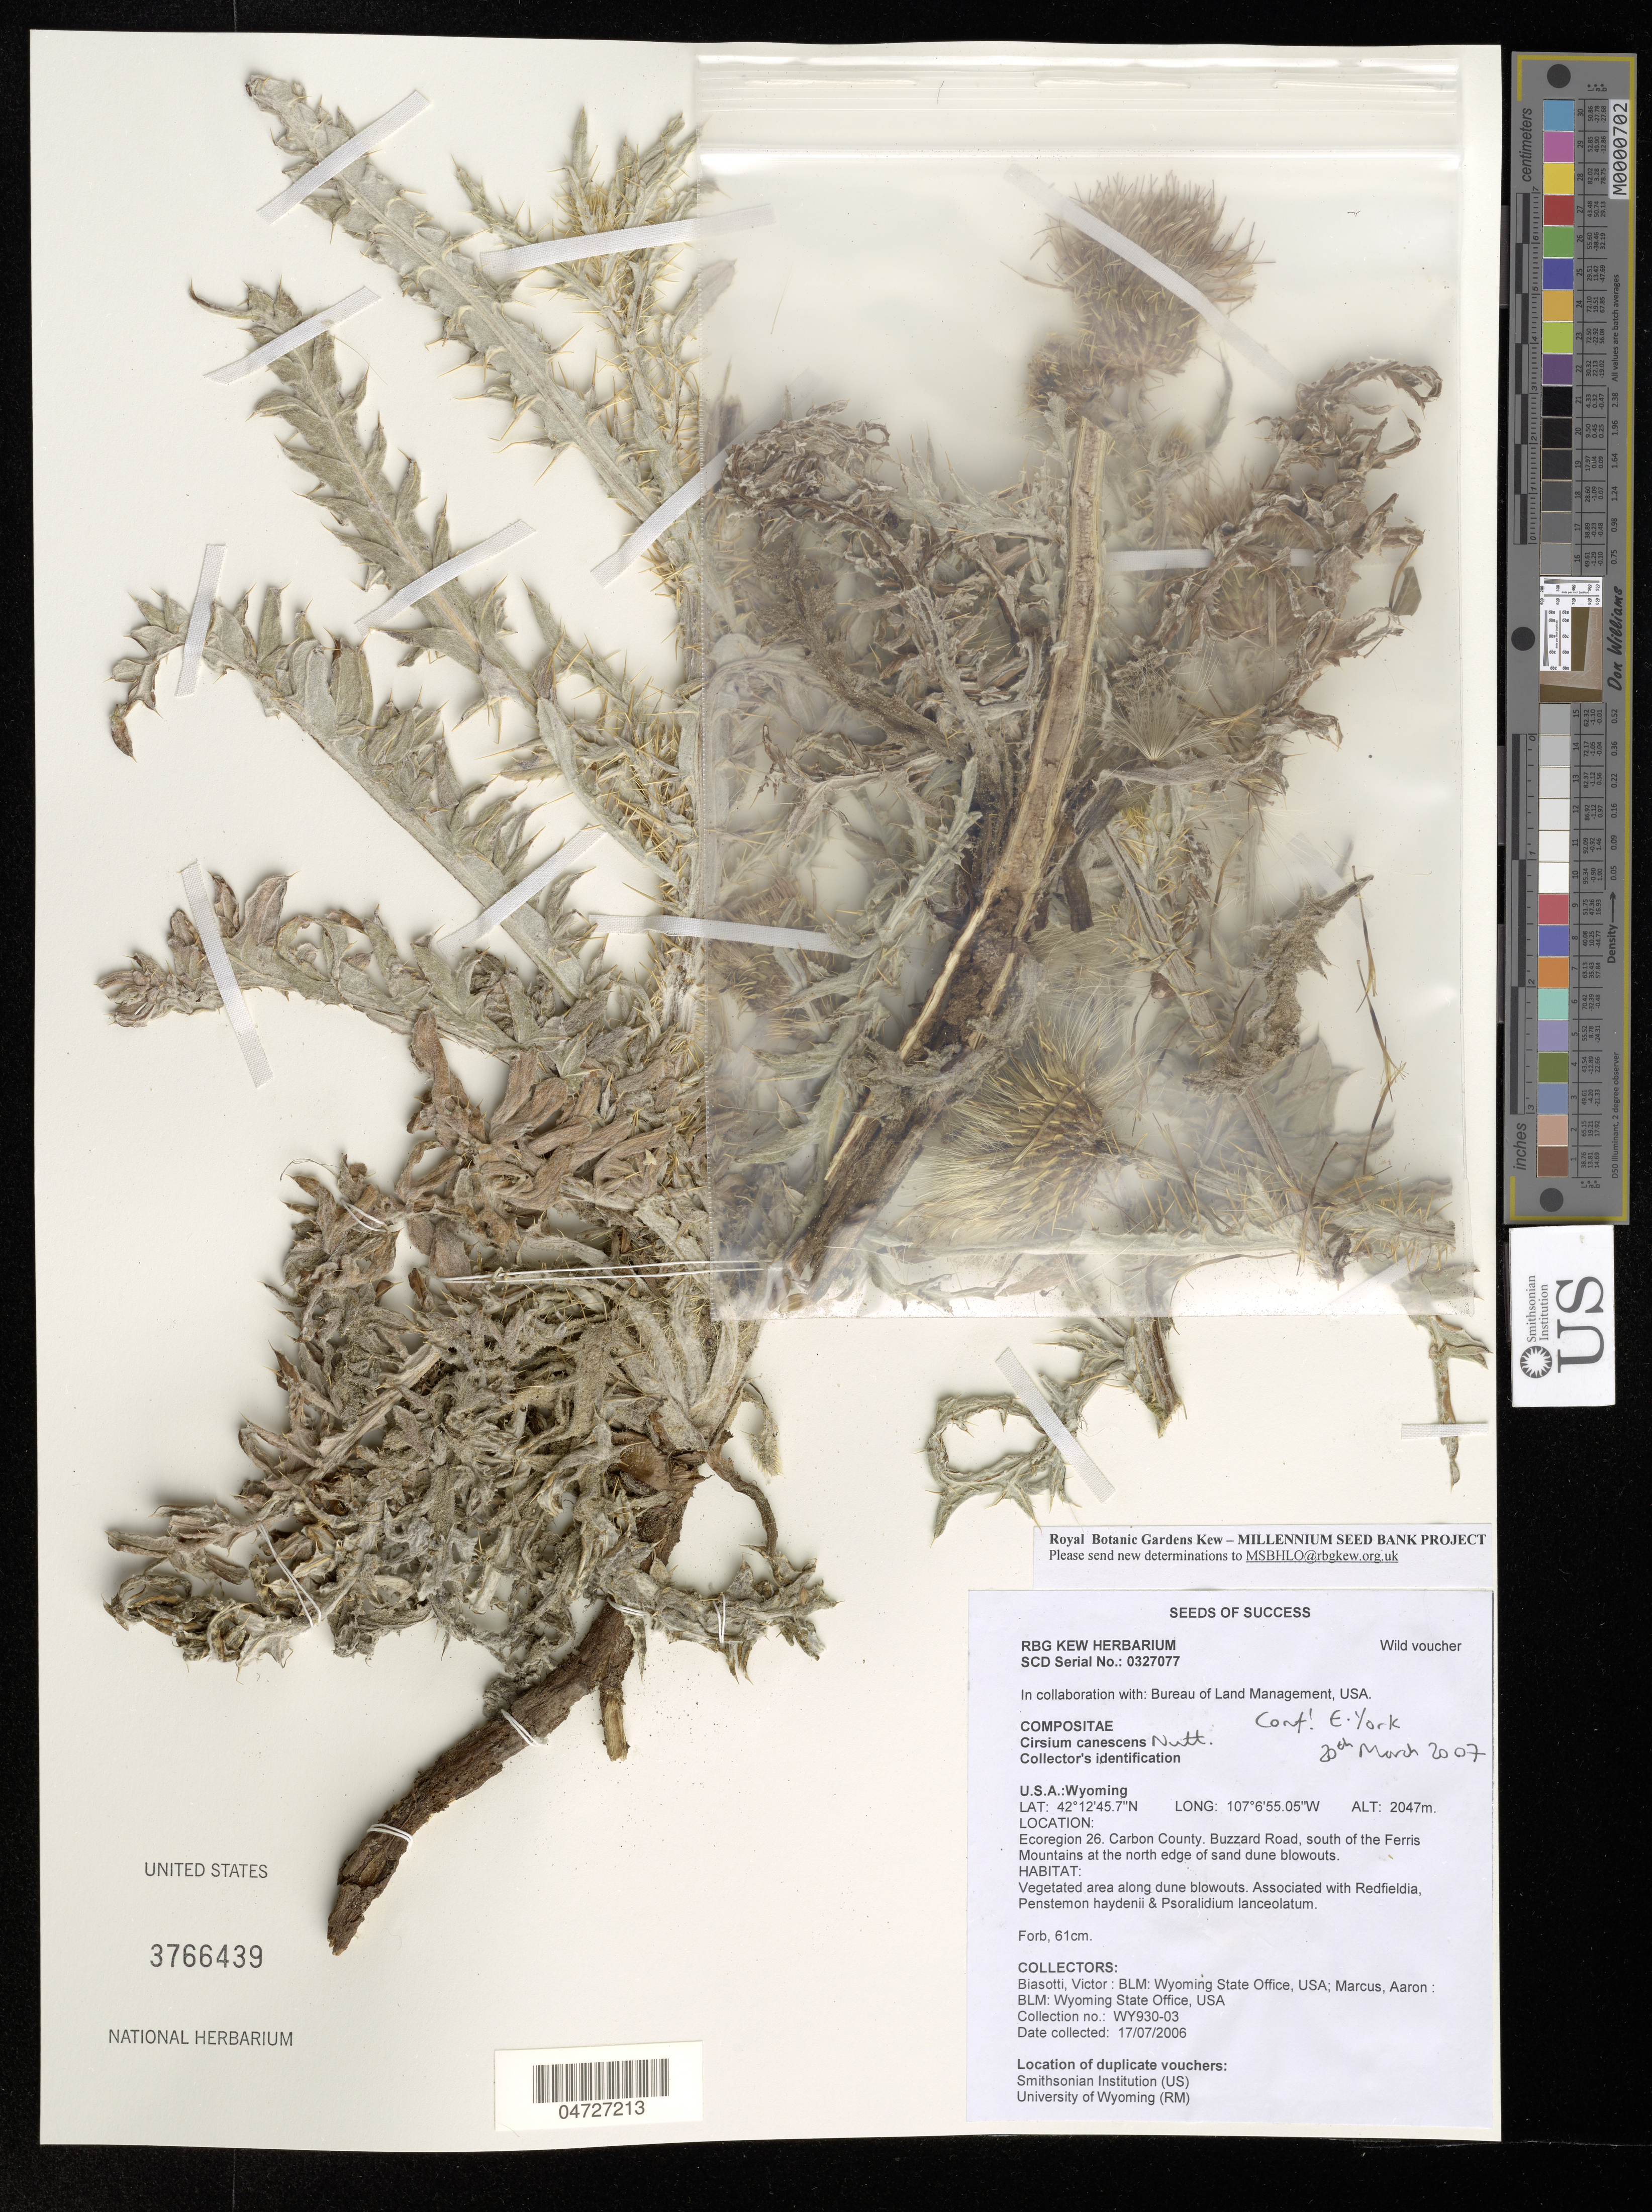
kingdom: Plantae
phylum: Tracheophyta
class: Magnoliopsida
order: Asterales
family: Asteraceae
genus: Cirsium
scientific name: Cirsium canescens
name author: Nutt.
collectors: V. Biasotti & A. Marcus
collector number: WY930-03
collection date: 2006-07-17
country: United States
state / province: Wyoming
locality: Ecoregion 26. Carbon County. Buzzard Road, south of the Ferris Mountains at the north edge of sand dune blowouts.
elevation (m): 2047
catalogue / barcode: US 3766439